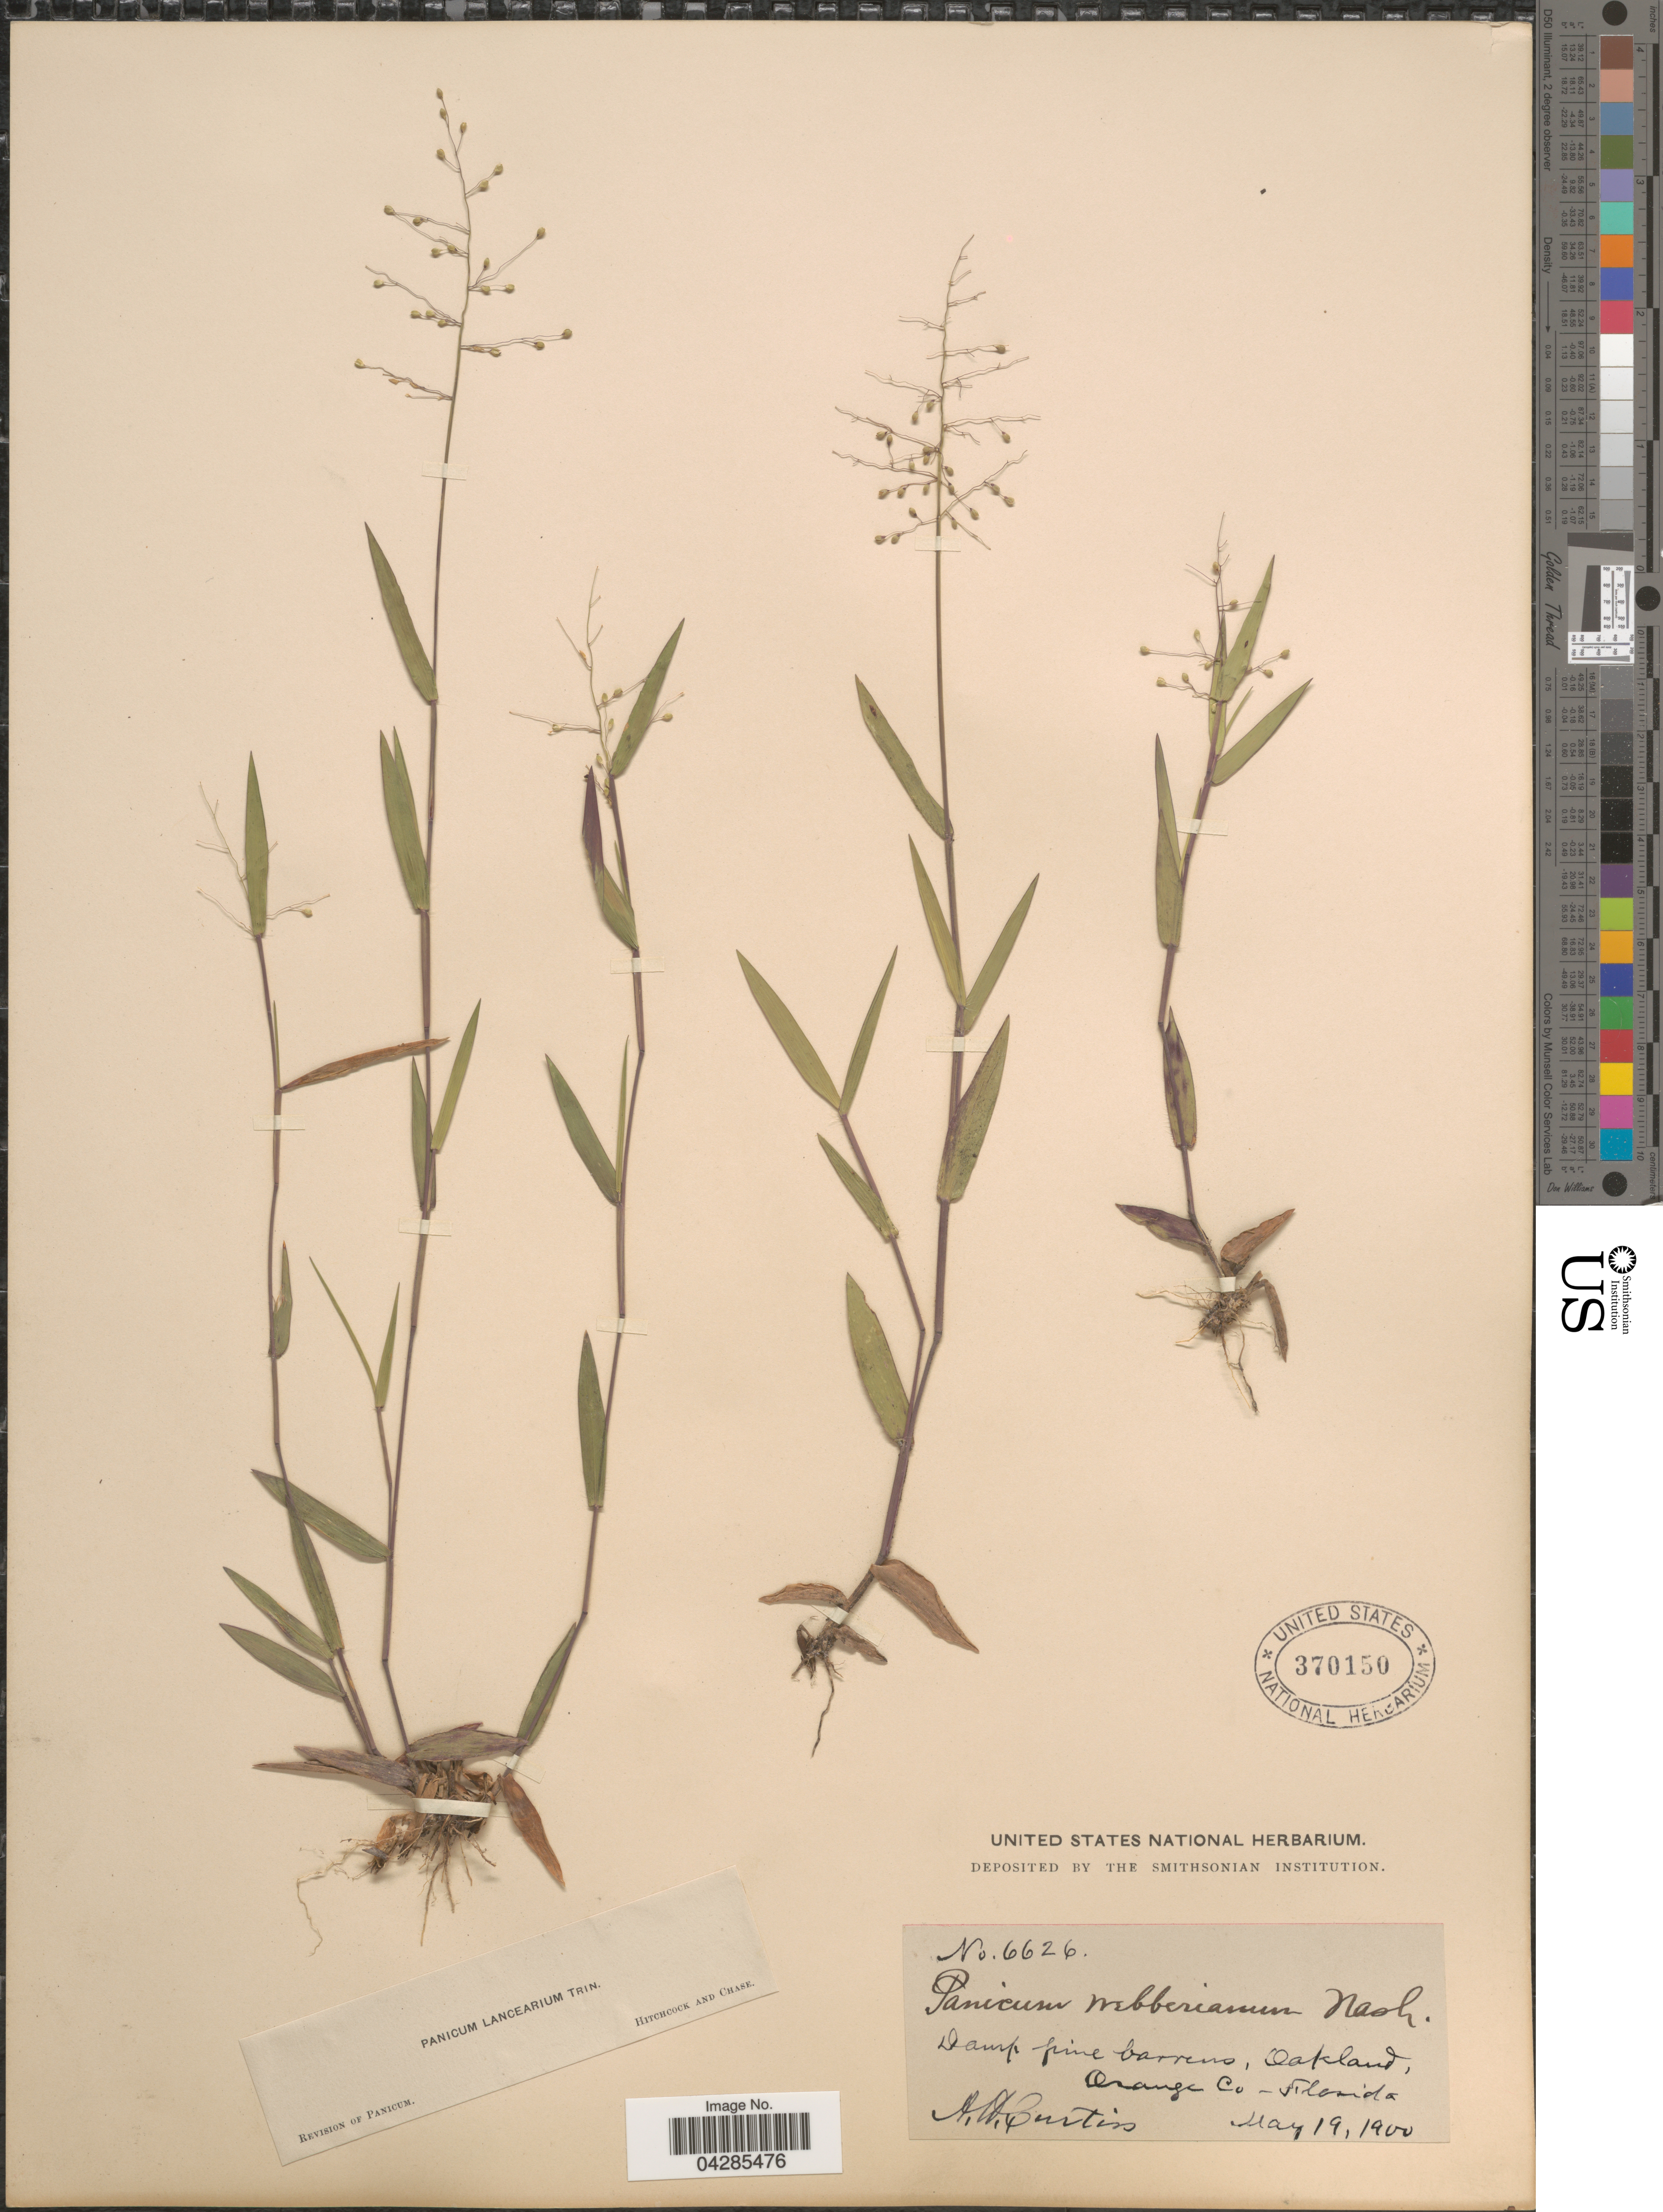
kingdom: Plantae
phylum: Tracheophyta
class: Liliopsida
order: Poales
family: Poaceae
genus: Dichanthelium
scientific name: Dichanthelium portoricense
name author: (Desv. ex Ham.) B.F. Hansen & Wunderlin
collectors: A. H. Curtiss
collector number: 6626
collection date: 1900-05-19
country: United States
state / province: Florida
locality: Damp pine barrens, Oakland, Orange Co.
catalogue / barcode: US 370150